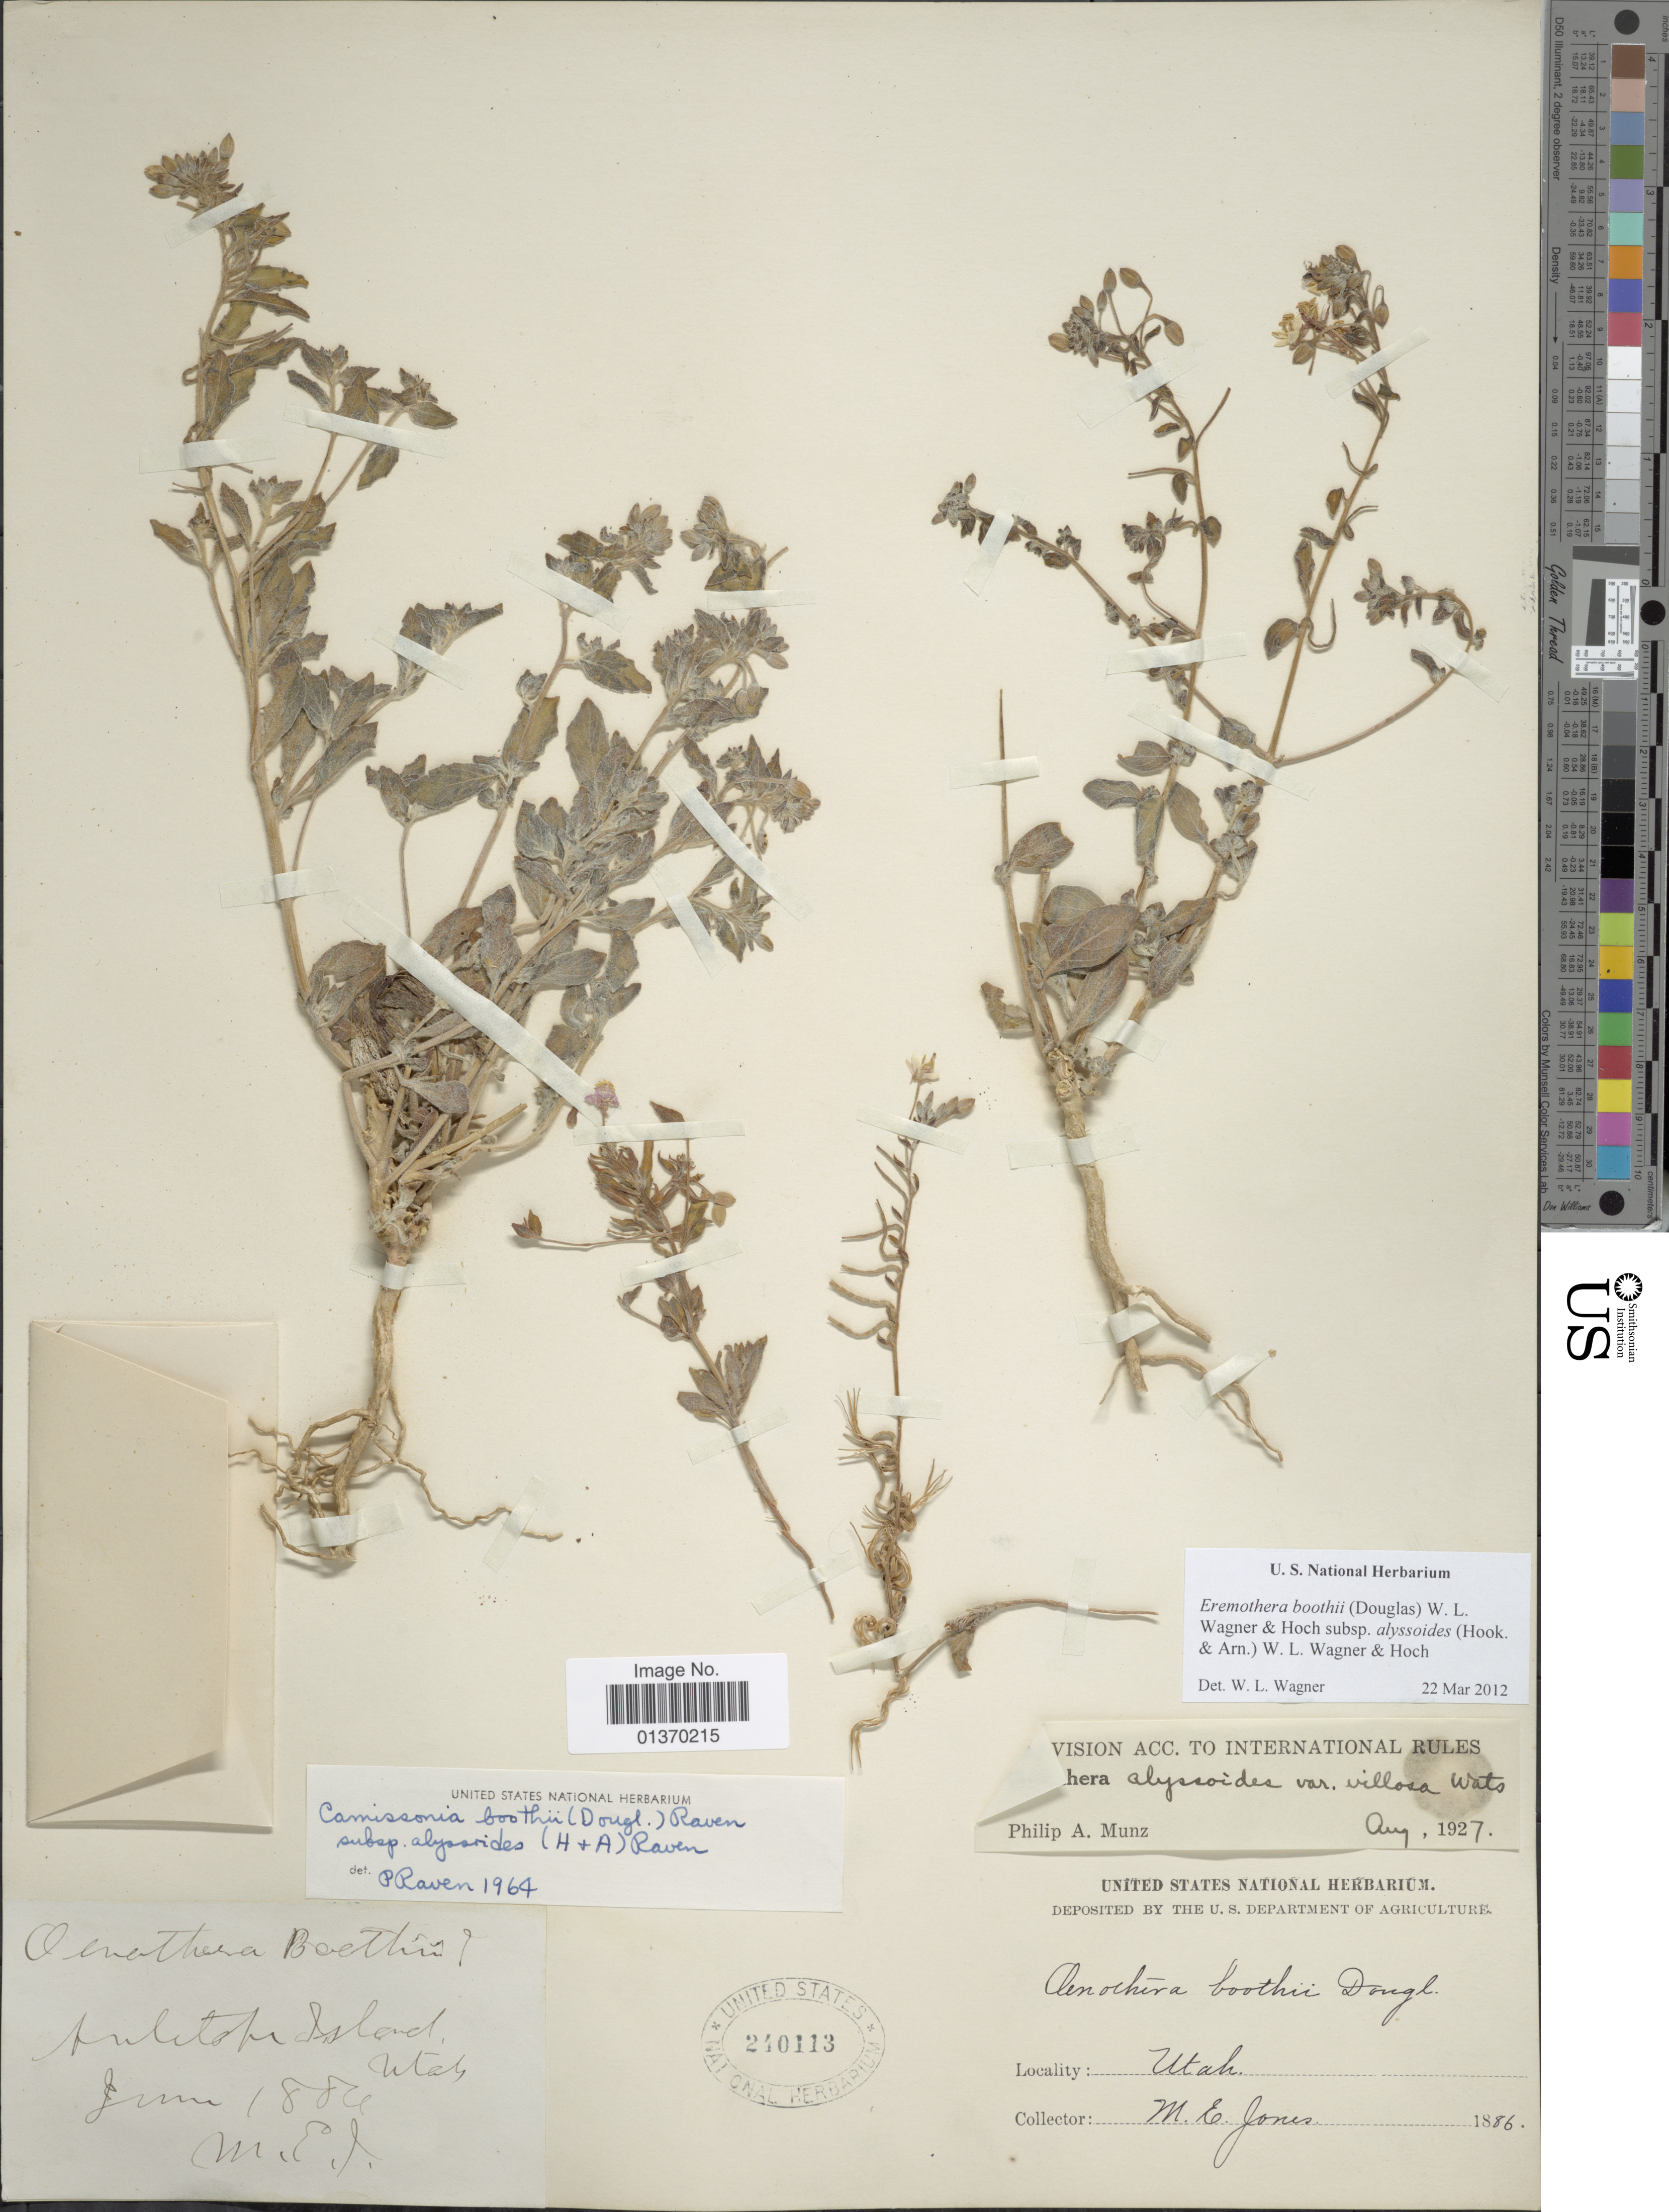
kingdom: Plantae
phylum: Tracheophyta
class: Magnoliopsida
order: Myrtales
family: Onagraceae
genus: Eremothera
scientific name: Eremothera boothii subsp. alyssoides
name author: (Hook. & Arn.) W.L. Wagner & Hoch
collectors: M. E. Jones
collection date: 1886-06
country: United States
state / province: Utah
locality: Antelope Island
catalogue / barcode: US 240113